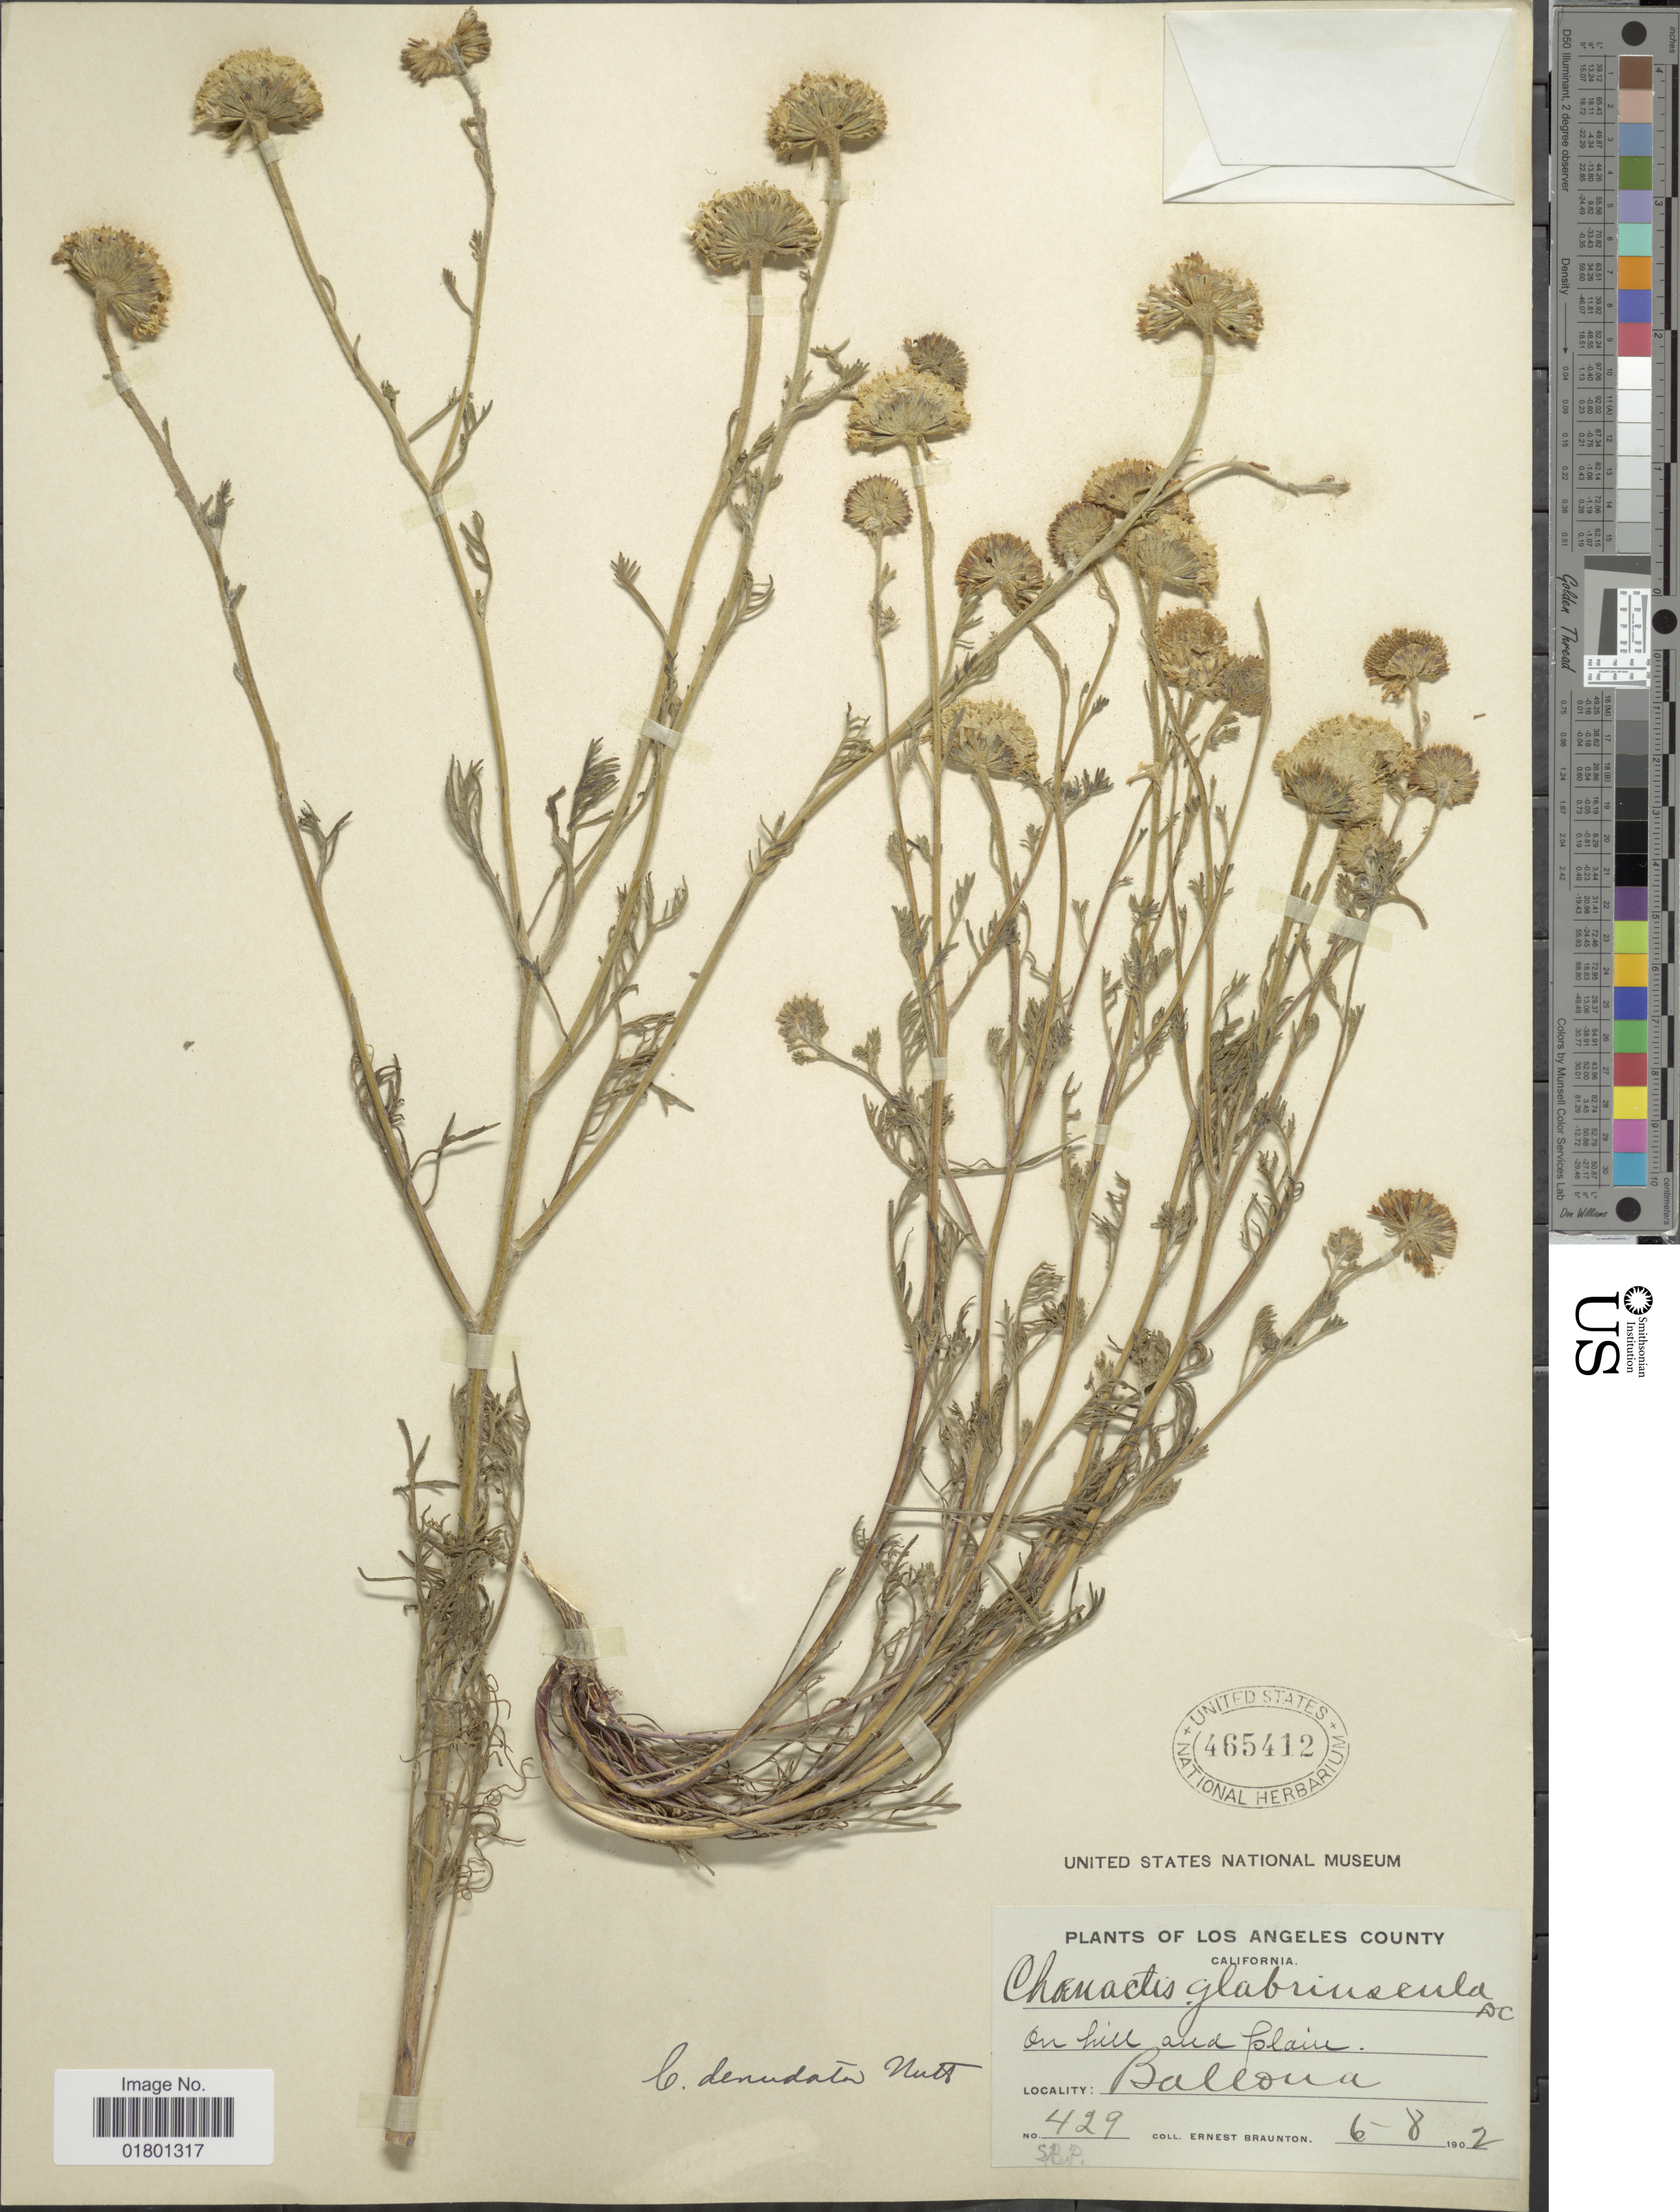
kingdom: Plantae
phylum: Tracheophyta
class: Magnoliopsida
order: Asterales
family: Asteraceae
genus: Chaenactis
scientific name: Chaenactis glabriuscula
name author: DC.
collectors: E. Braunton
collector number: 429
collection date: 1902-06-08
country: United States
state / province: California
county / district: Los Angeles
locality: Los Angeles County, on hill and plain, Ballona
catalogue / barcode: US 465412